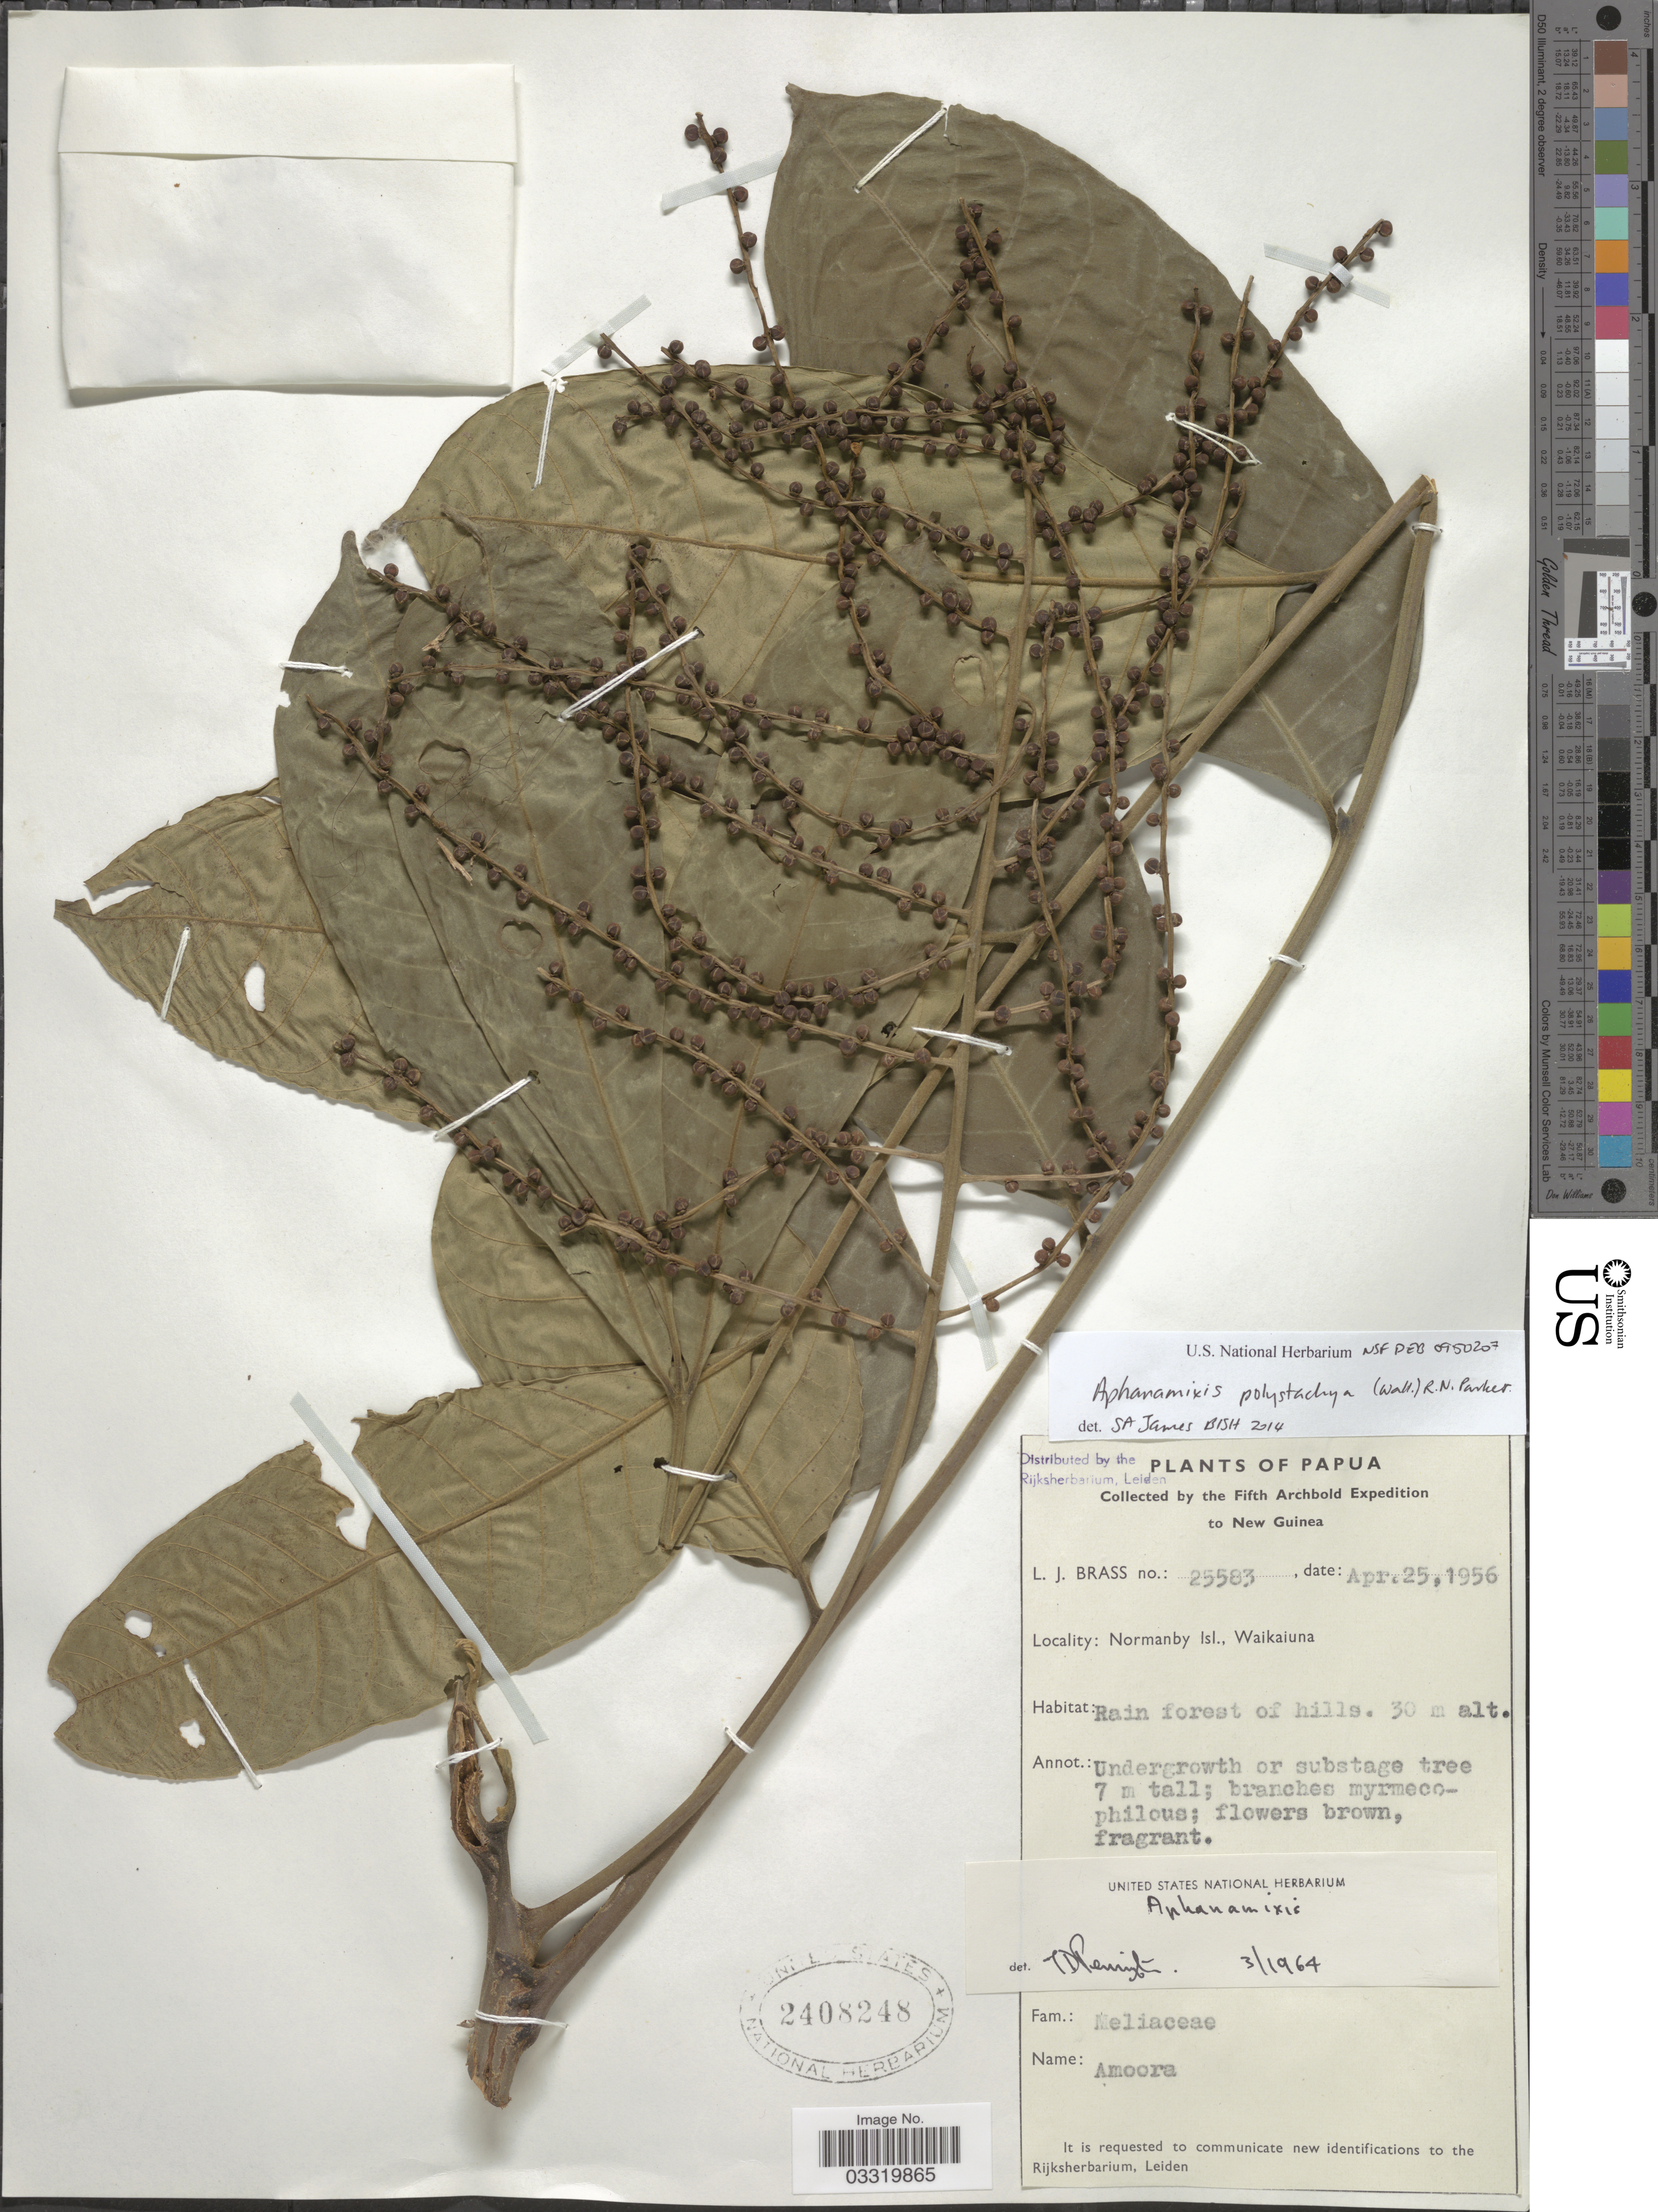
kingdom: Plantae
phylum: Tracheophyta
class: Magnoliopsida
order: Sapindales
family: Meliaceae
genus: Aphanamixis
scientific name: Aphanamixis polystachya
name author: (Wall.) R. Parker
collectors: L. J. Brass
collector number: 25583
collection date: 1956-04-25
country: Papua New Guinea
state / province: Milne Bay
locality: Papua, New Guinea, Normanby Isl., Waikaiuna.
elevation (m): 30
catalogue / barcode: US 2408248